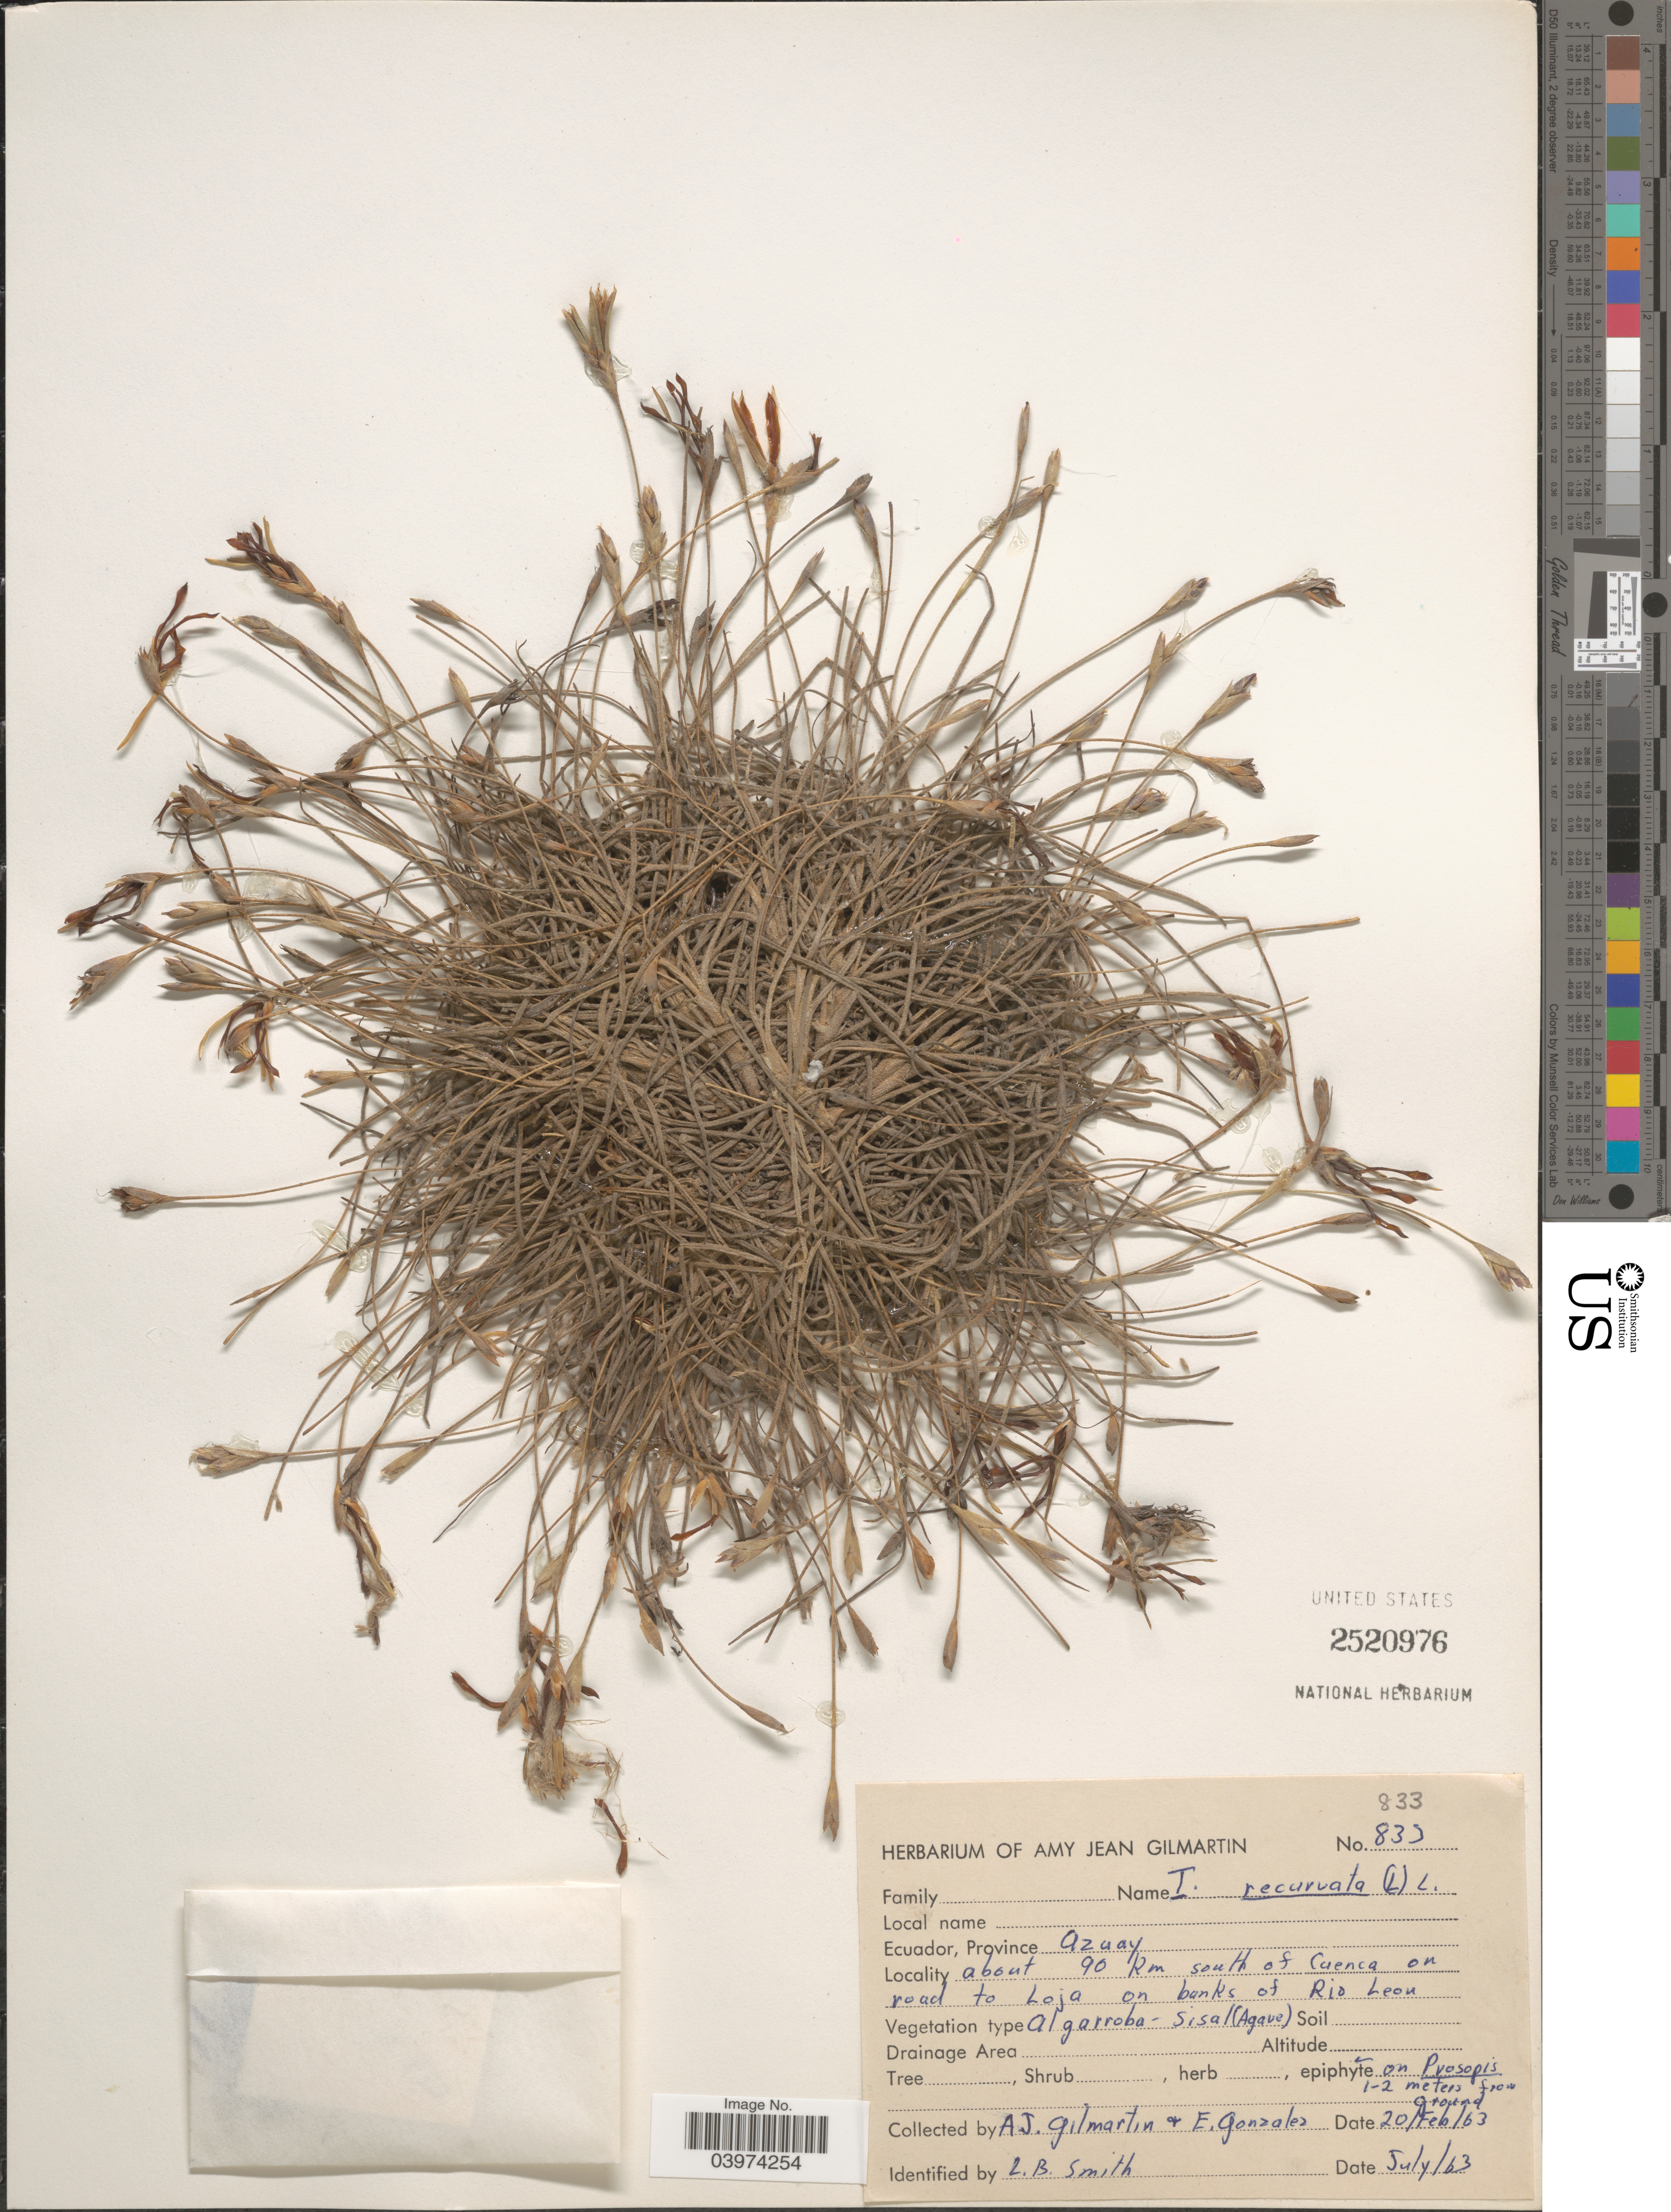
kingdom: Plantae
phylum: Tracheophyta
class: Liliopsida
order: Poales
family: Bromeliaceae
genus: Tillandsia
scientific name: Tillandsia recurvata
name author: L.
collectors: A. J. Gilmartin & E. Gonzalez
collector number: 833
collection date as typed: Transcribed d/m/y: 20/2/63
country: Ecuador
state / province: Azuay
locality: About 90 Km south of Cuenca on road to Loja on banks of Rio Leon.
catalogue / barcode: US 2520976